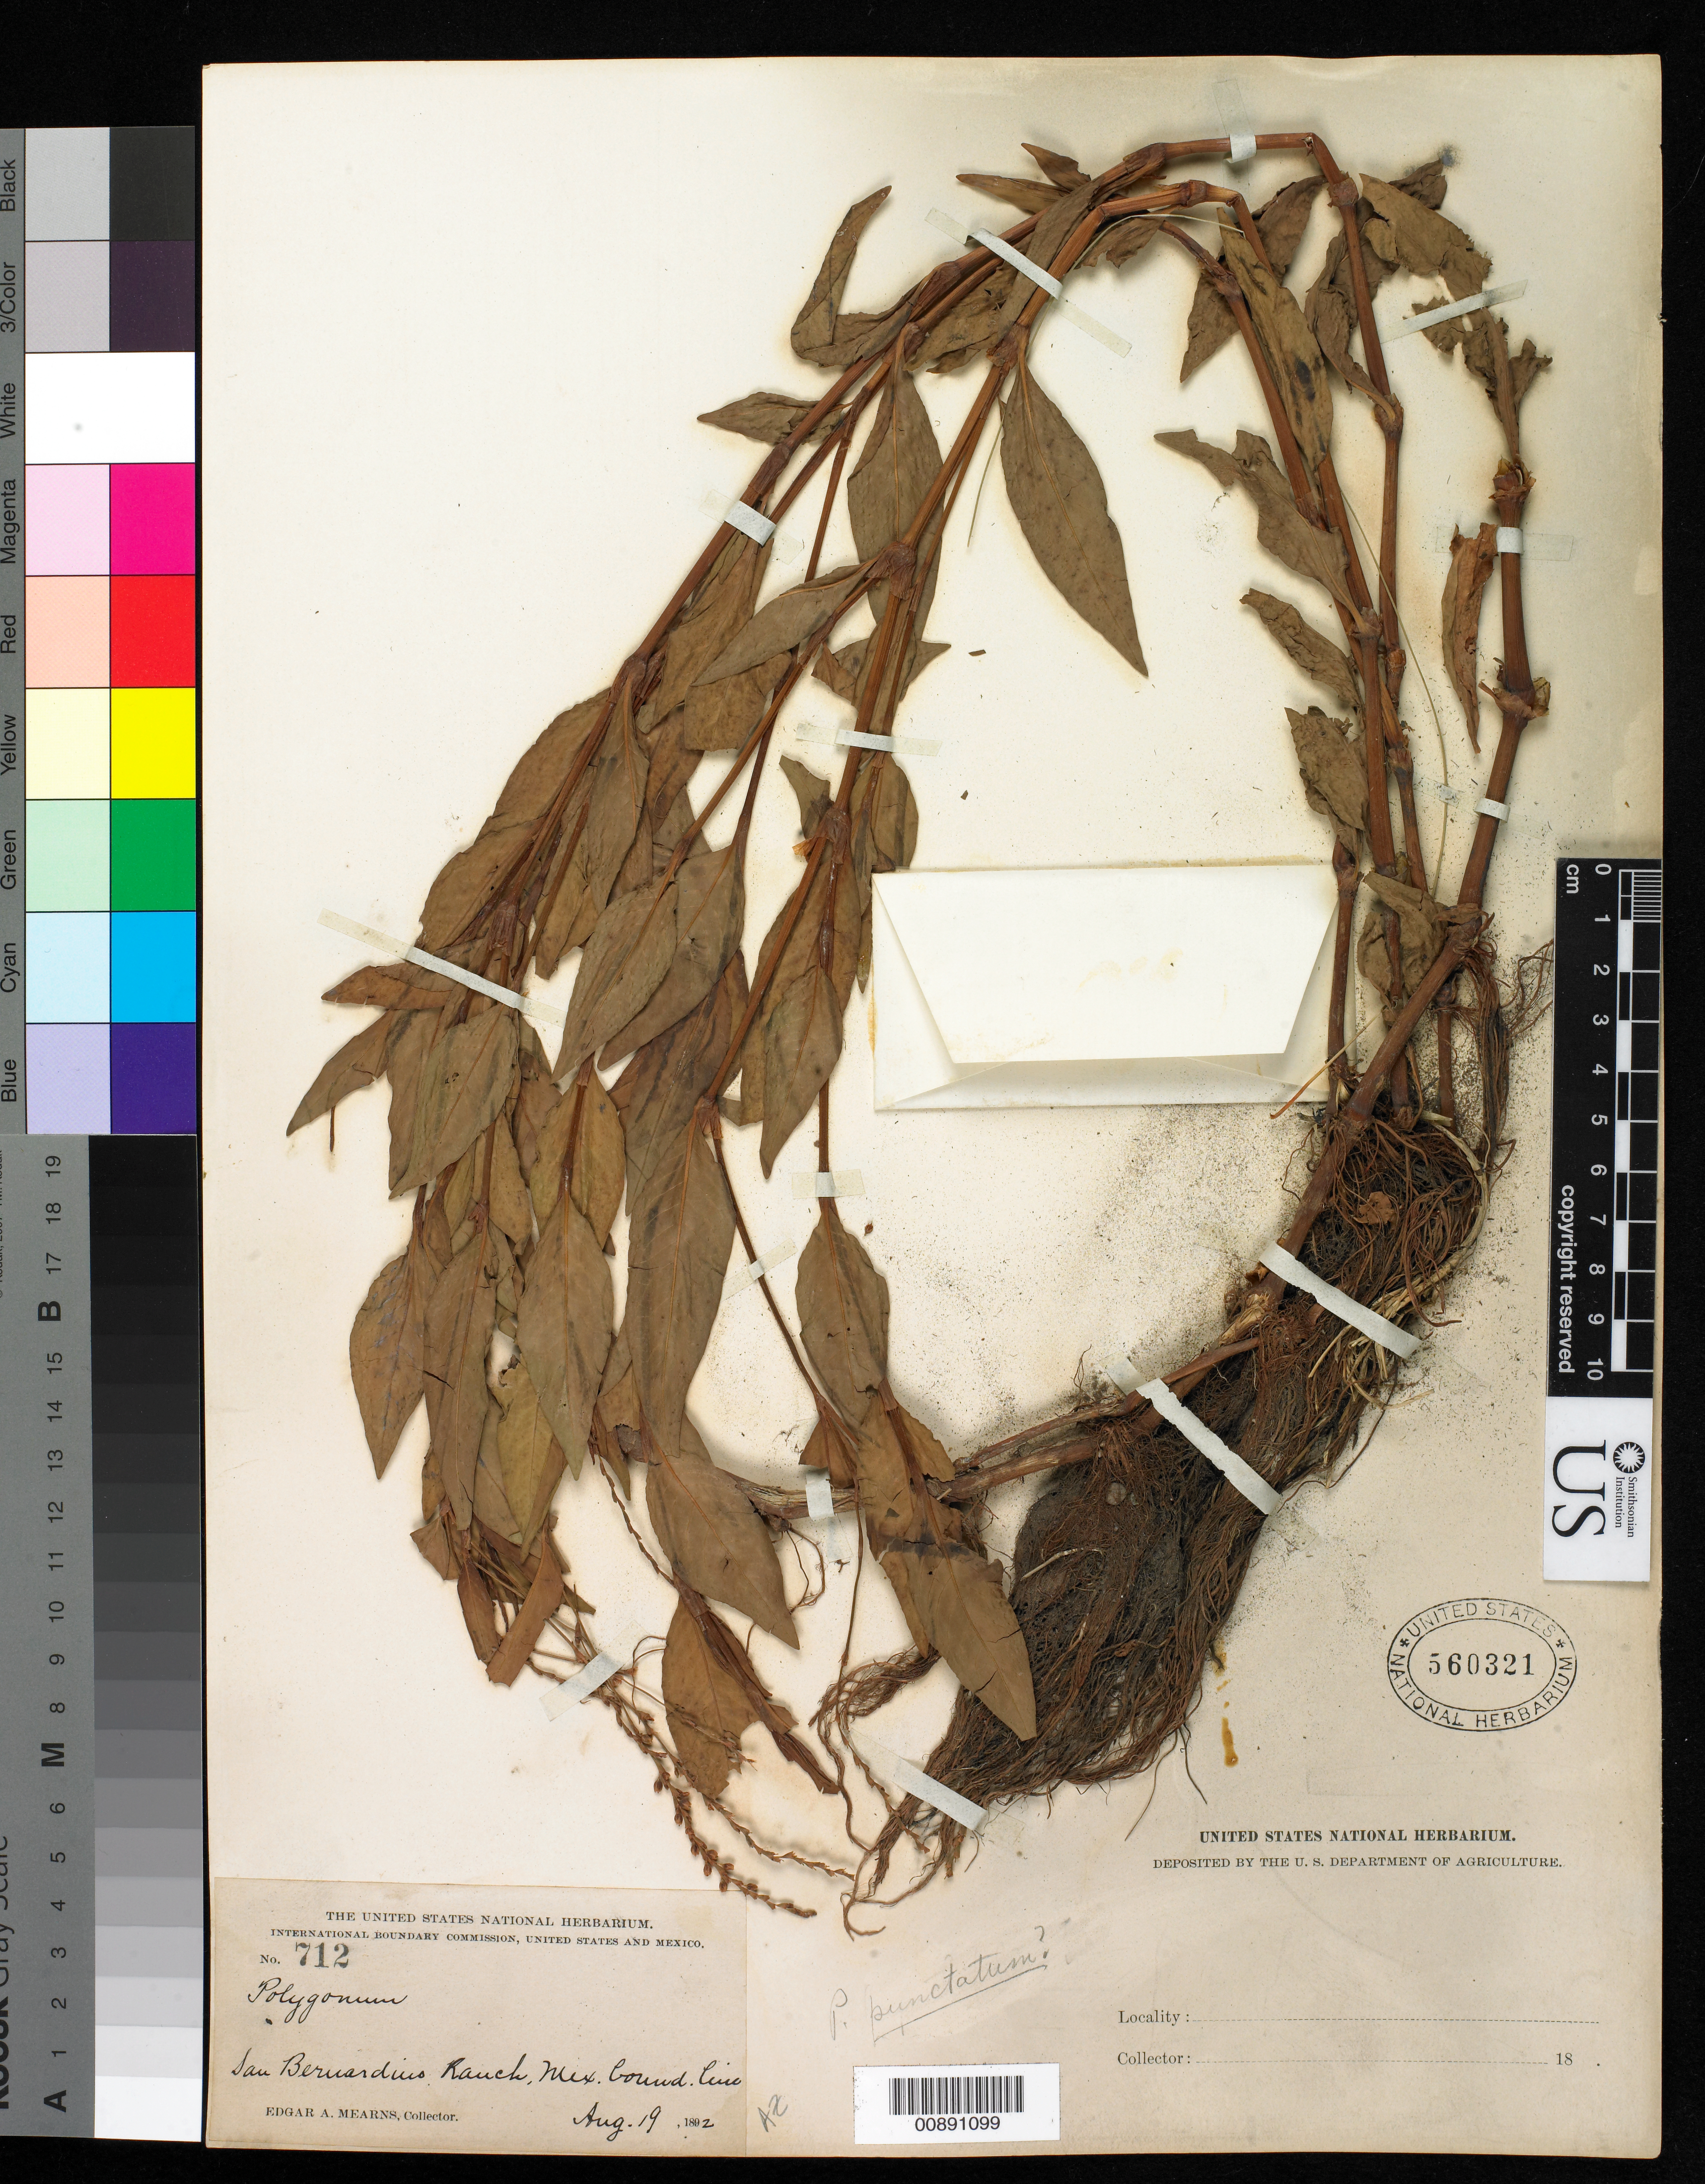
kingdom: Plantae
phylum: Tracheophyta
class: Magnoliopsida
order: Caryophyllales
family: Polygonaceae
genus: Persicaria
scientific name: Persicaria punctata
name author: (Elliott) Small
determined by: Atha, D. E.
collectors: E. A. Mearns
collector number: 712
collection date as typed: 19 Aug 1892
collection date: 1892-08-19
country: United States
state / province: Arizona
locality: San Bernardino Ranch, Mexican Boundary Line.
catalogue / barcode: US 560321